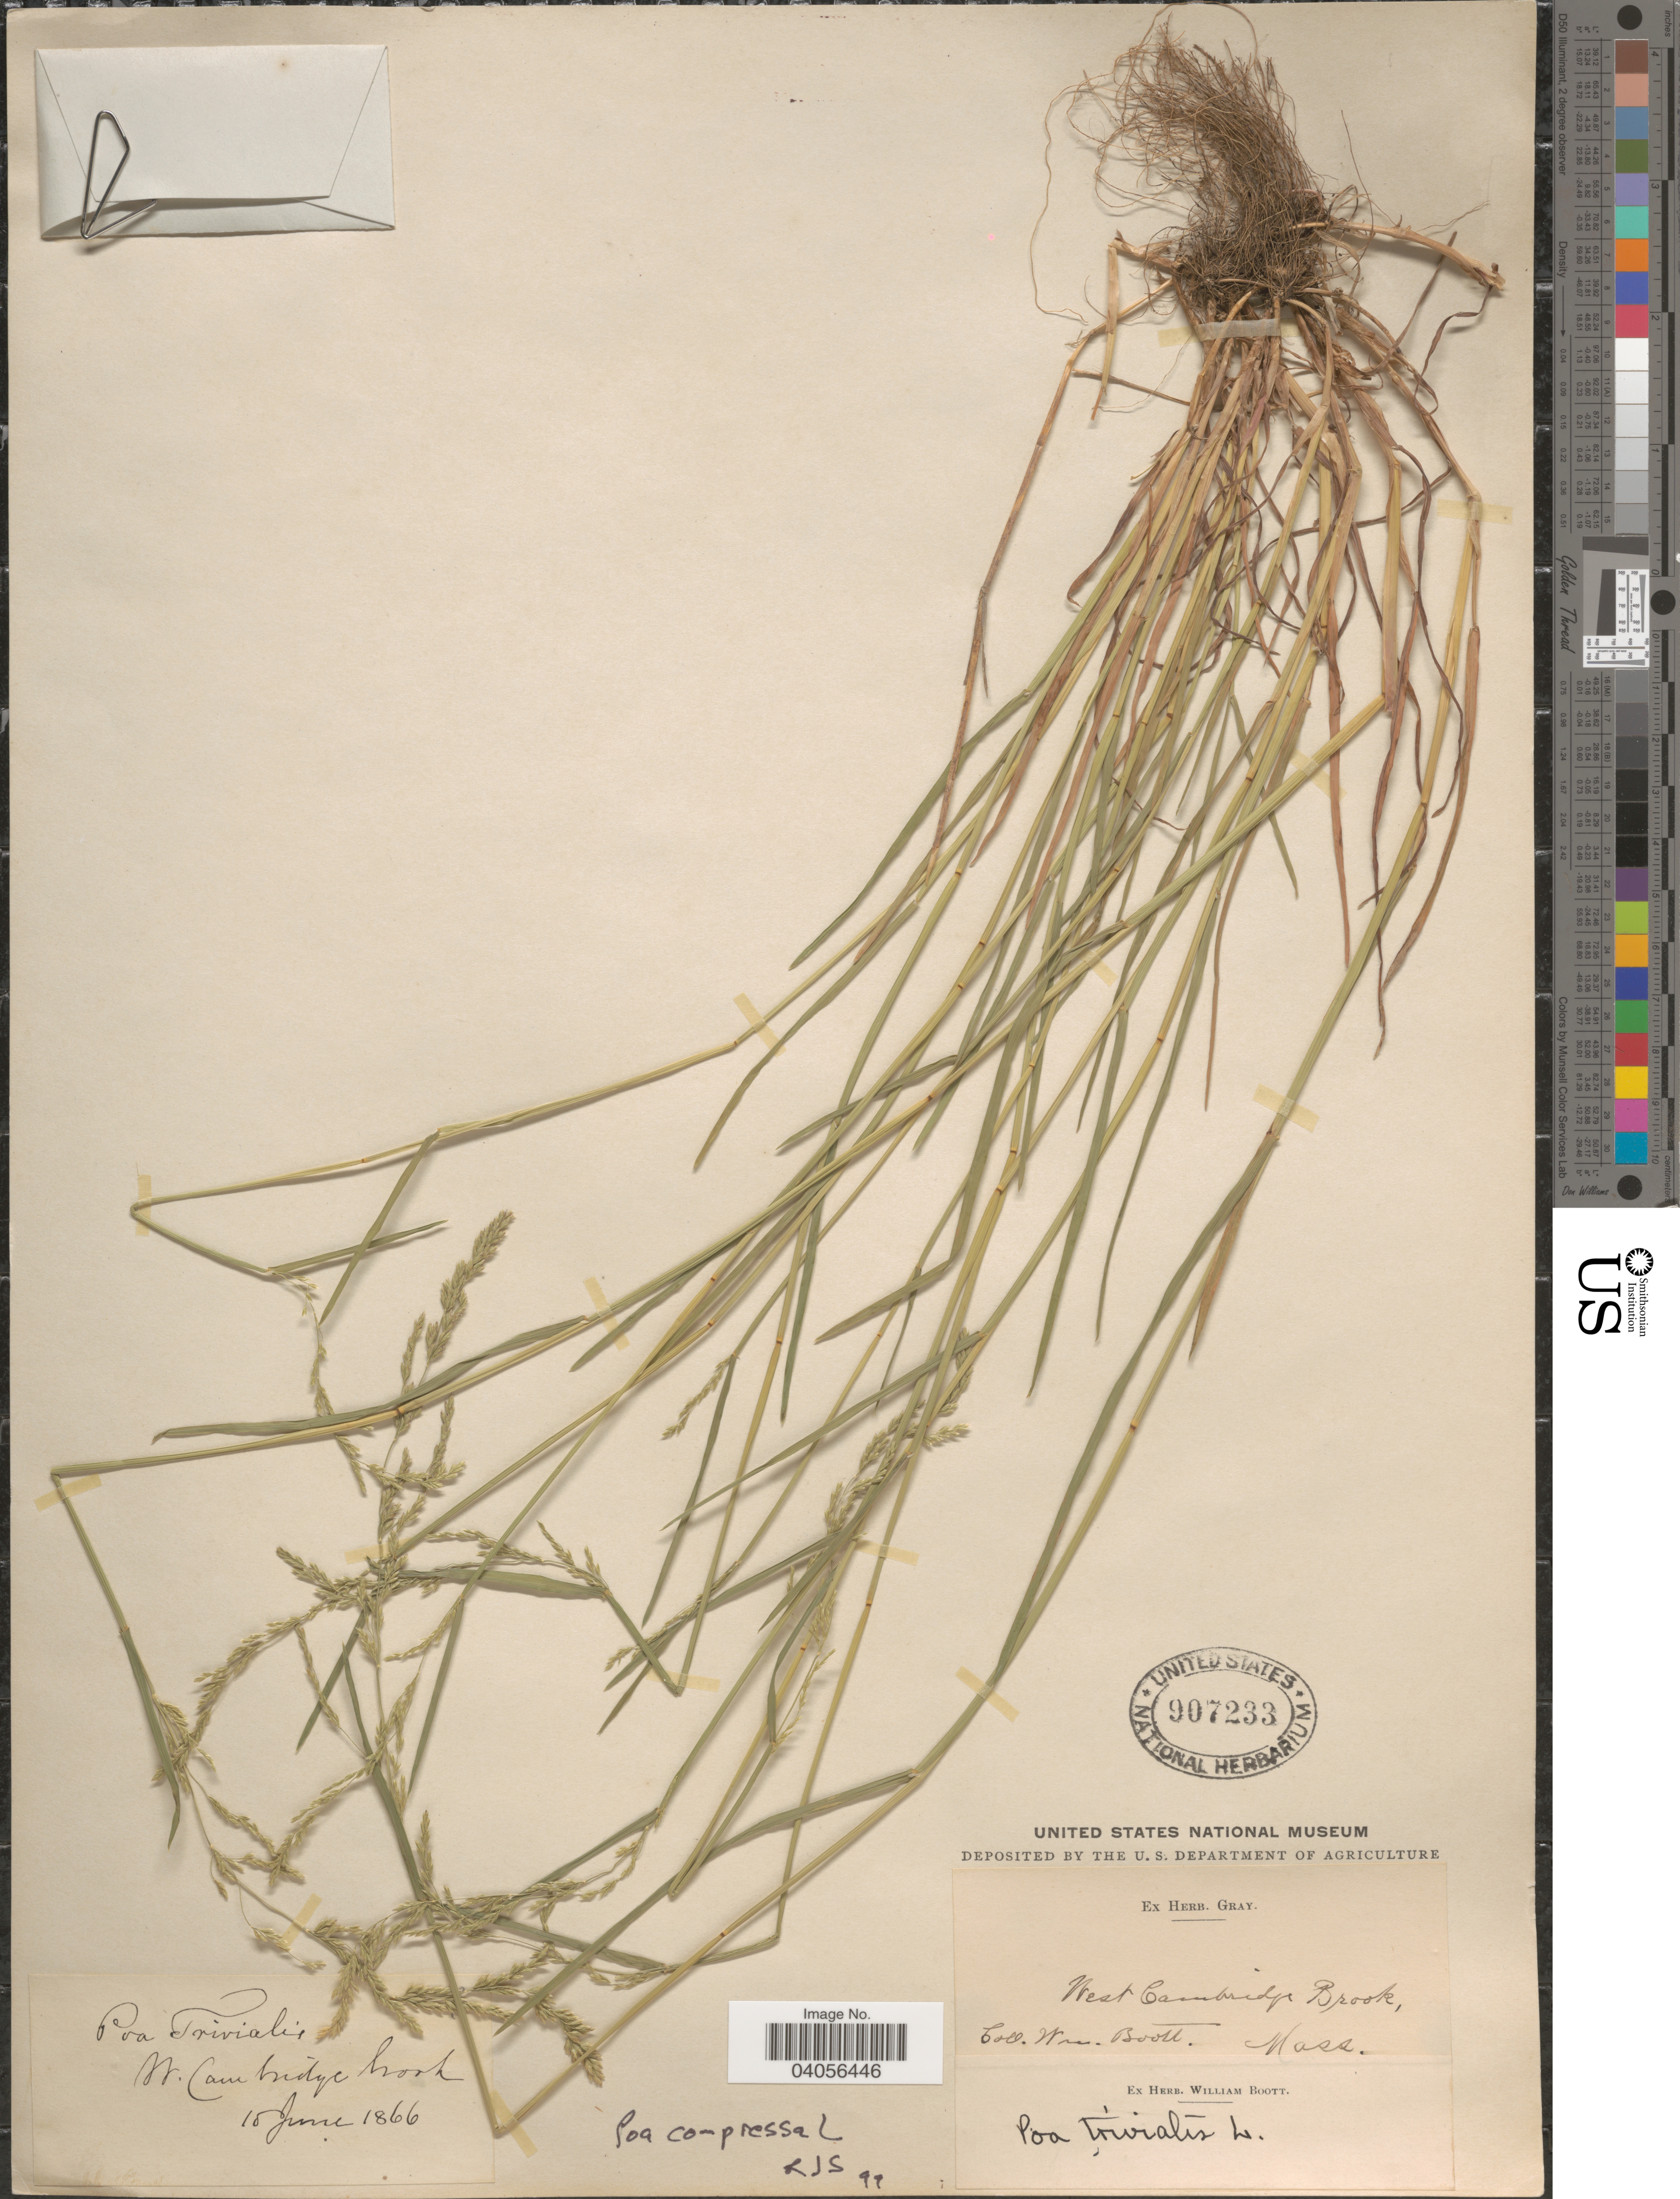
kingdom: Plantae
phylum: Tracheophyta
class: Liliopsida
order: Poales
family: Poaceae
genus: Poa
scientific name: Poa compressa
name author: L.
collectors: W. Boott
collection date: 1866-06-15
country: United States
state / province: Massachusetts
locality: West Cambridge Brook.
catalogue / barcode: US 907233